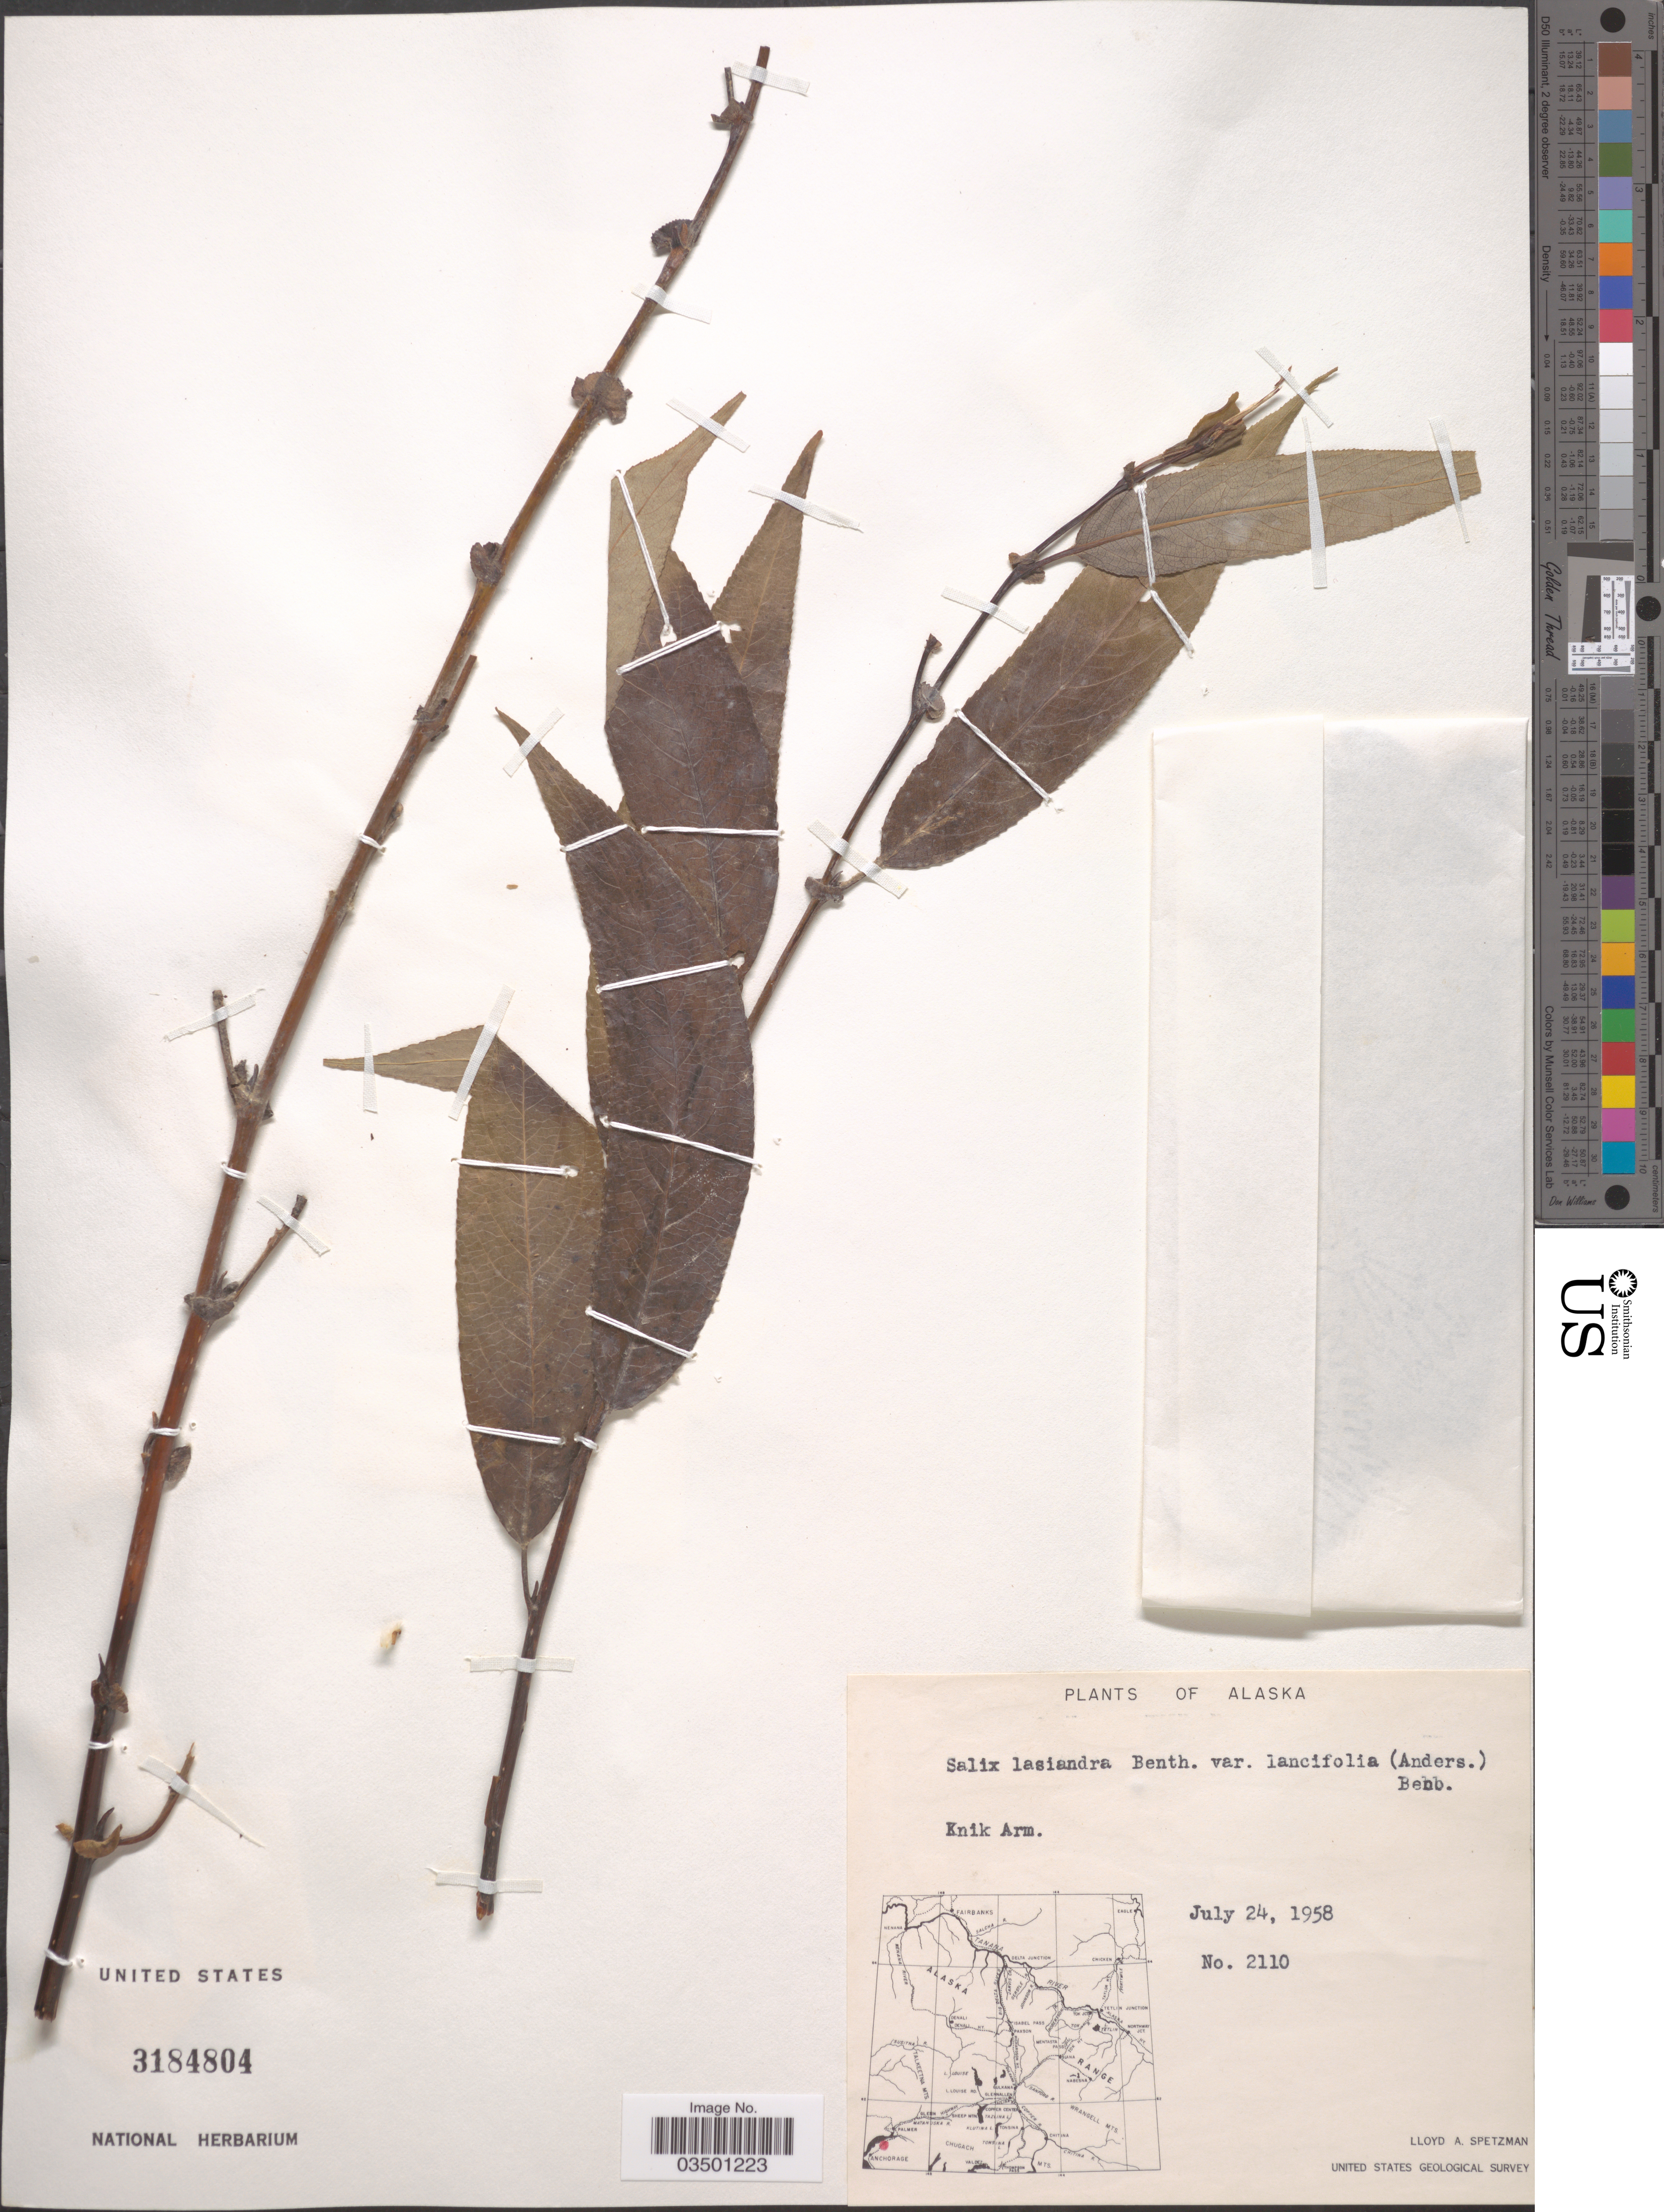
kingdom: Plantae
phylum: Tracheophyta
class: Magnoliopsida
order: Malpighiales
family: Salicaceae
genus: Salix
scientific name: Salix lasiandra var. lancifolia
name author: Bebb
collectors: L. Spetzman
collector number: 2110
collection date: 1958-07-24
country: United States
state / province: Alaska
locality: Knik Arm.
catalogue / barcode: US 3184804